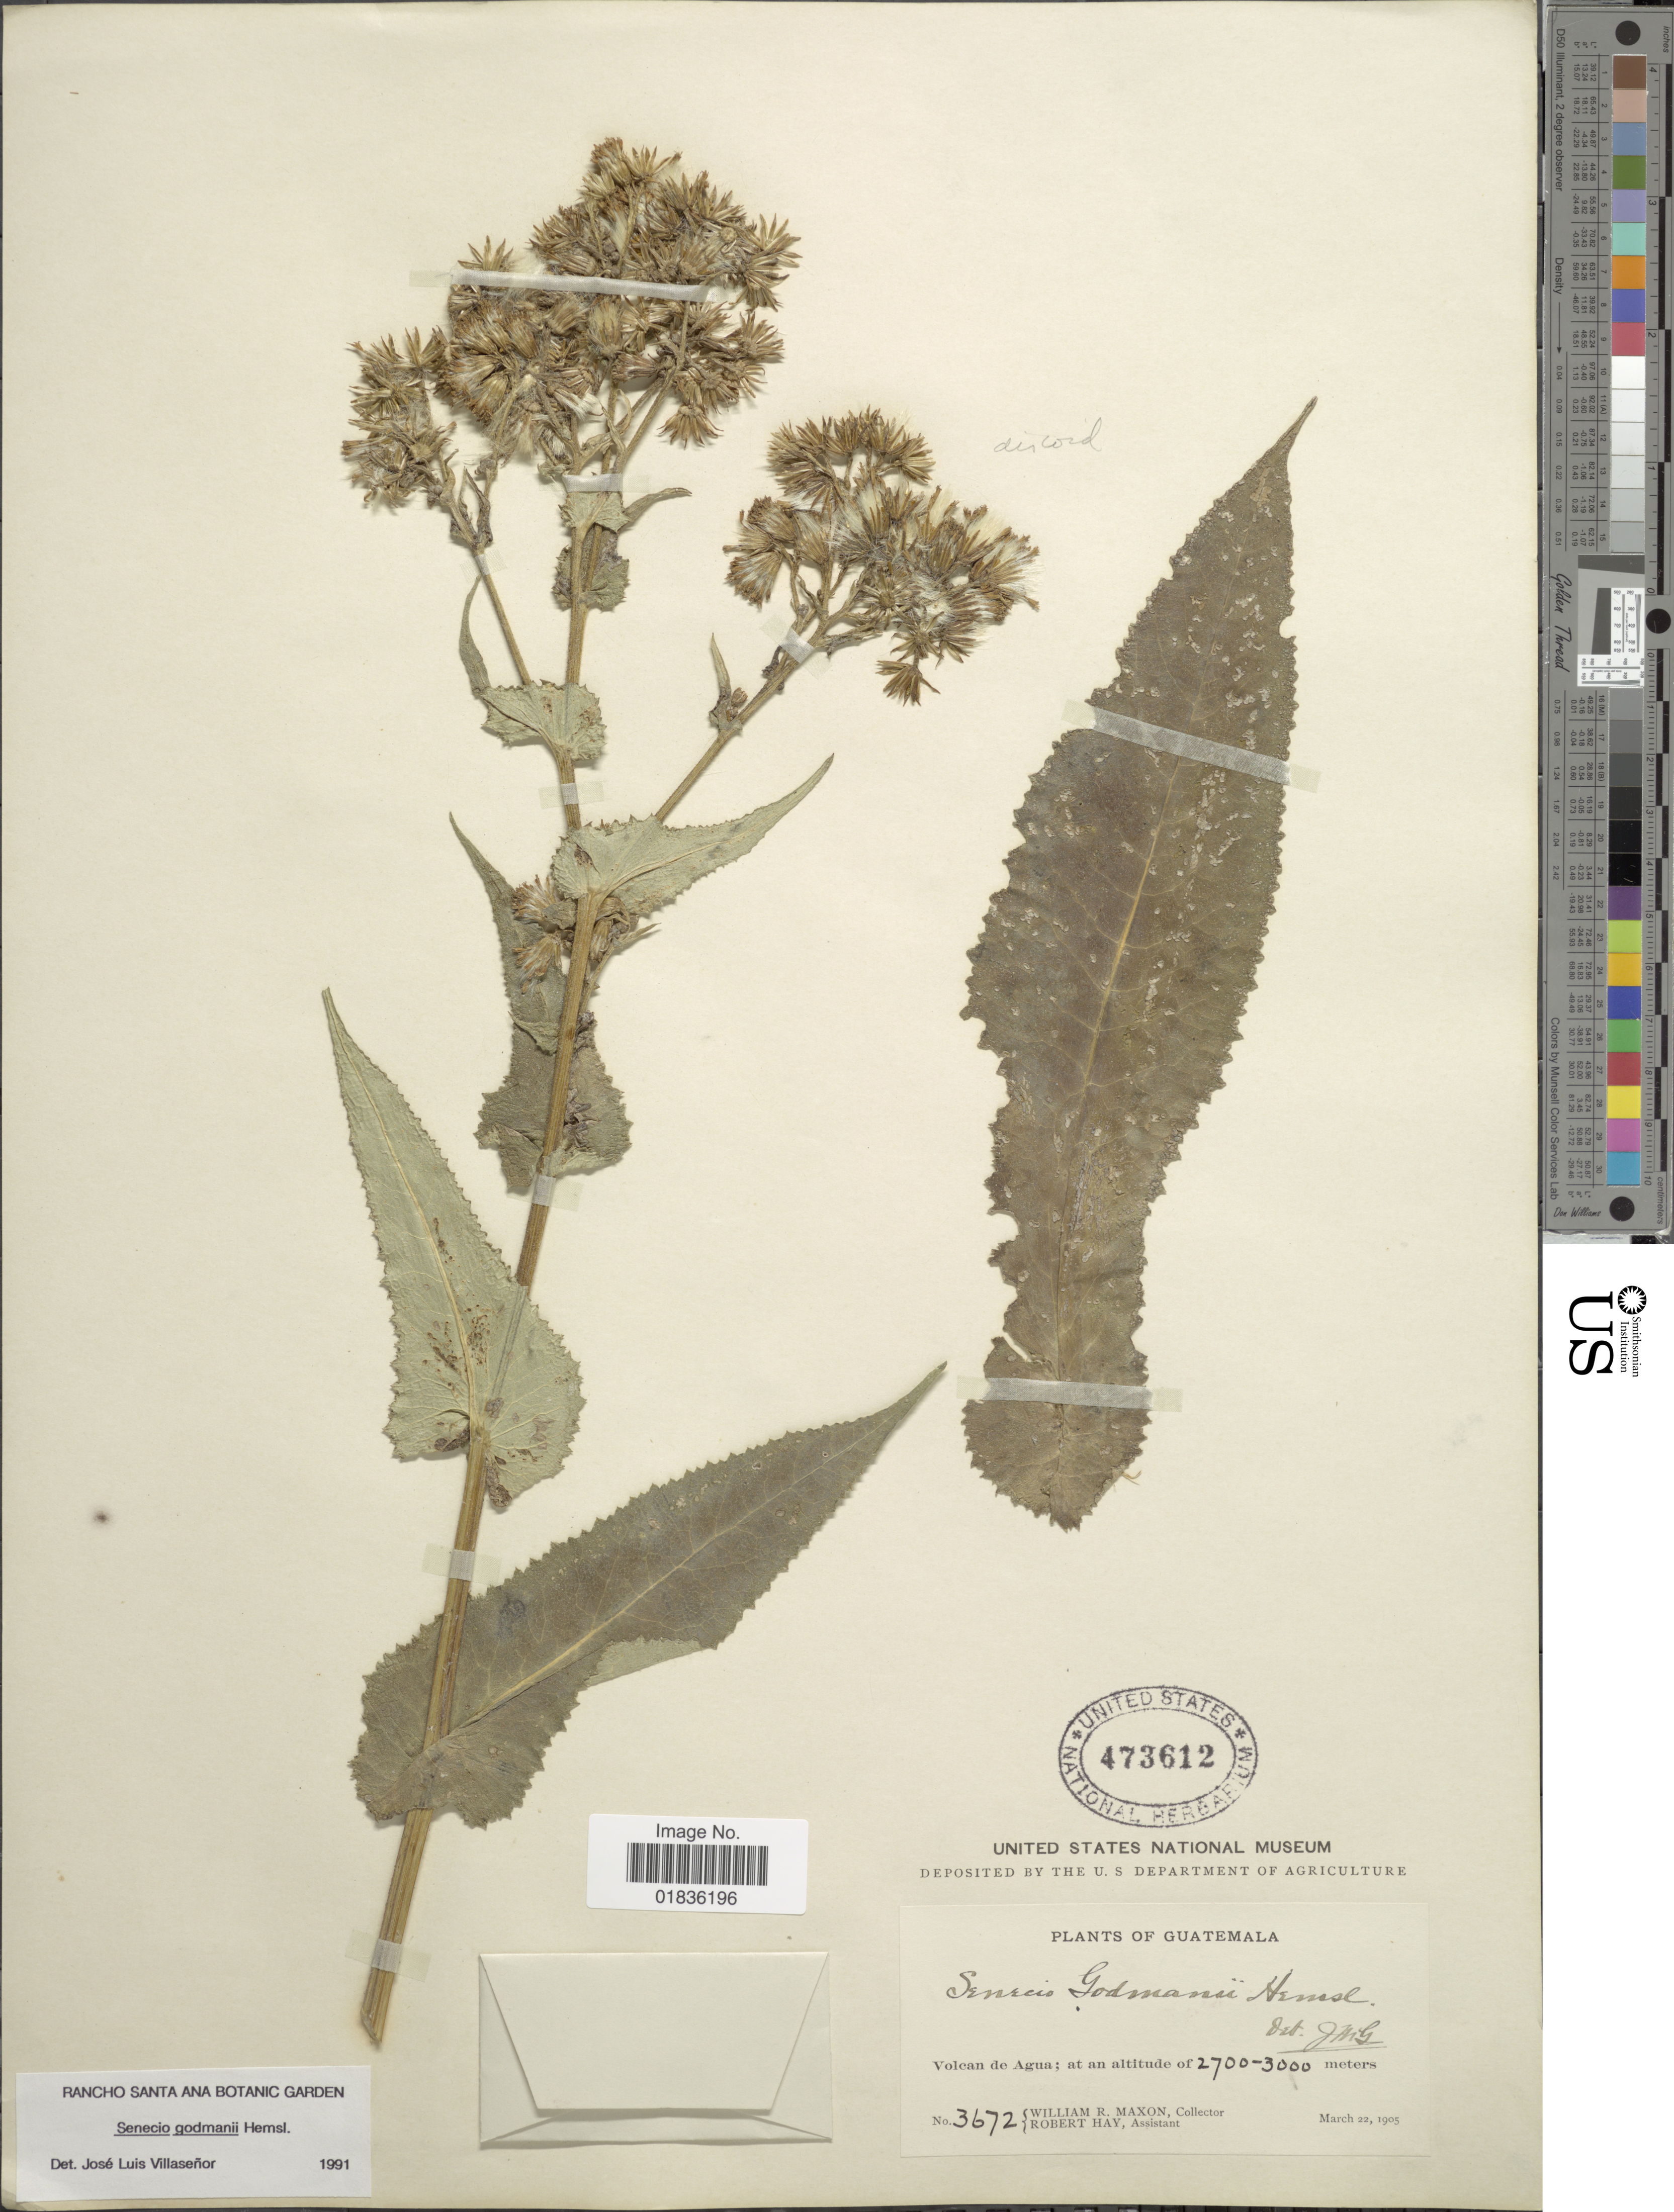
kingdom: Plantae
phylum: Tracheophyta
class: Magnoliopsida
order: Asterales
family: Asteraceae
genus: Senecio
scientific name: Senecio doratophyllus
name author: Benth.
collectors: W. R. Maxon & R. Hay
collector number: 3672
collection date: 1905-03-22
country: Guatemala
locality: Volcan de Agua.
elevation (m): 2700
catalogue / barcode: US 473612